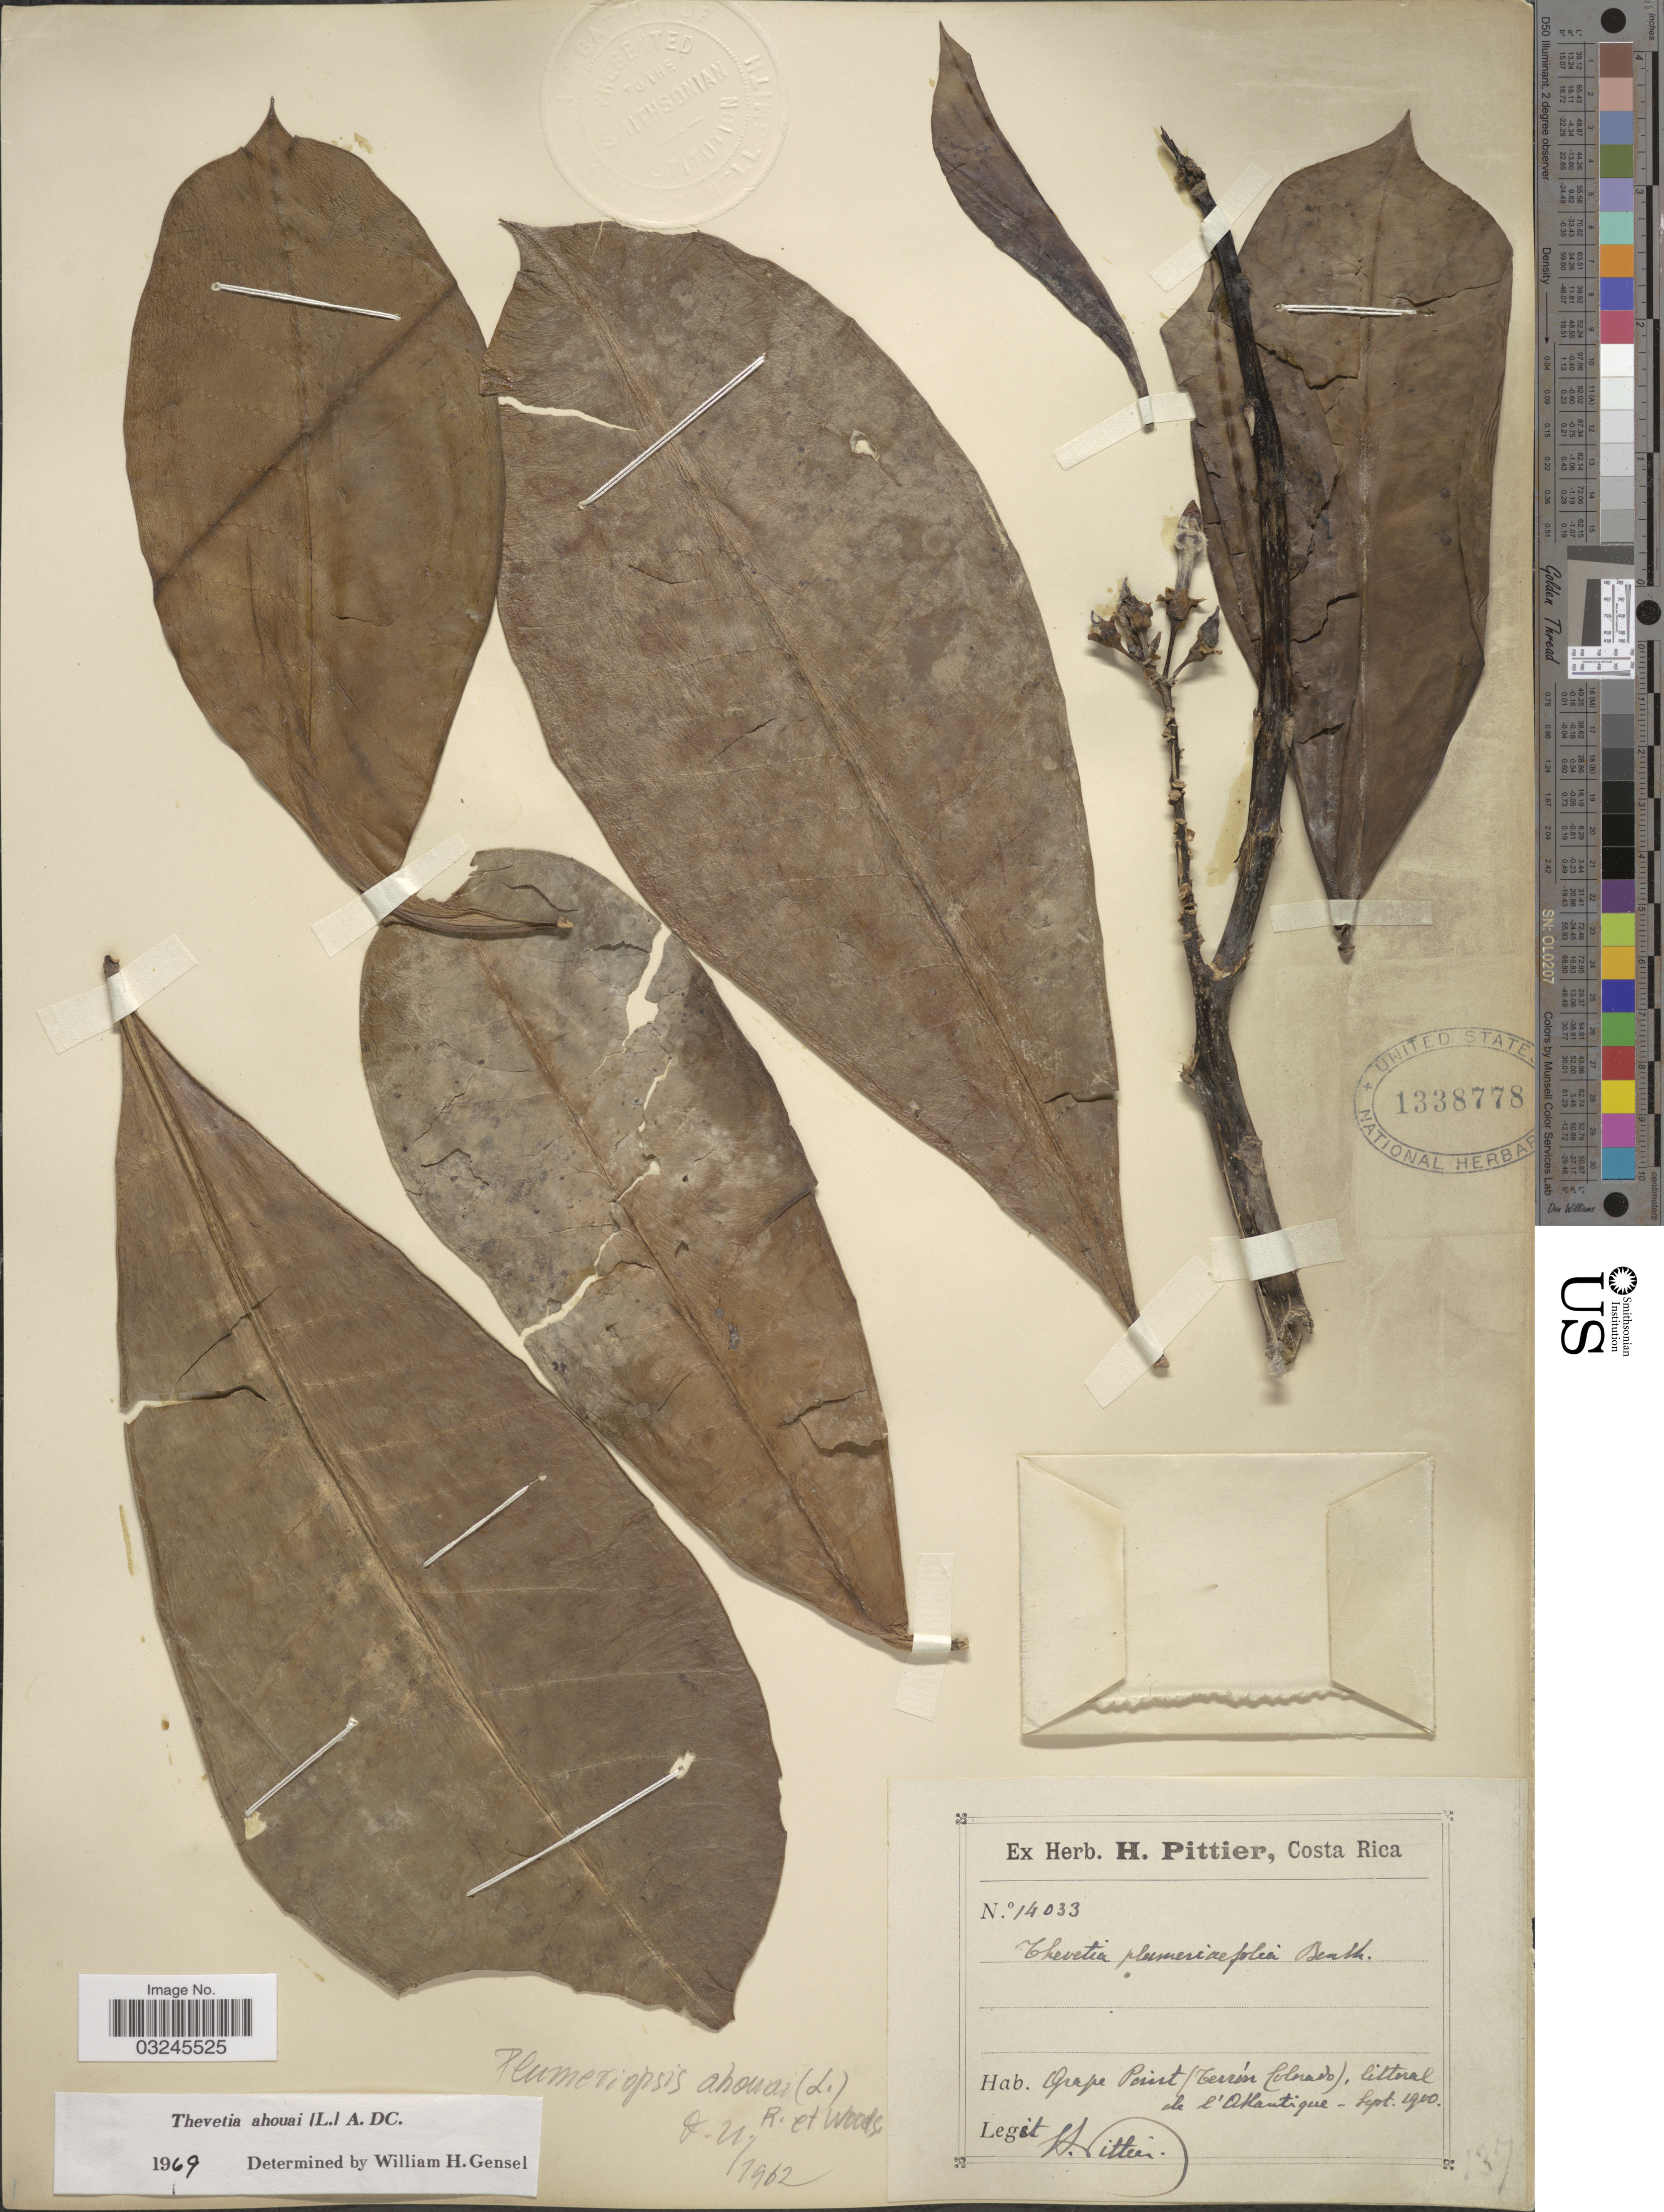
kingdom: Plantae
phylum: Tracheophyta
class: Magnoliopsida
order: Gentianales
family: Apocynaceae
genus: Thevetia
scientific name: Thevetia ahouai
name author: (L.) A. DC.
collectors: H. F. Pittier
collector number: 14033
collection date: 1900-09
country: Costa Rica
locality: Grape Point (Terrán Colorado), littoral de l'Atlantique.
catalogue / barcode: US 1338778